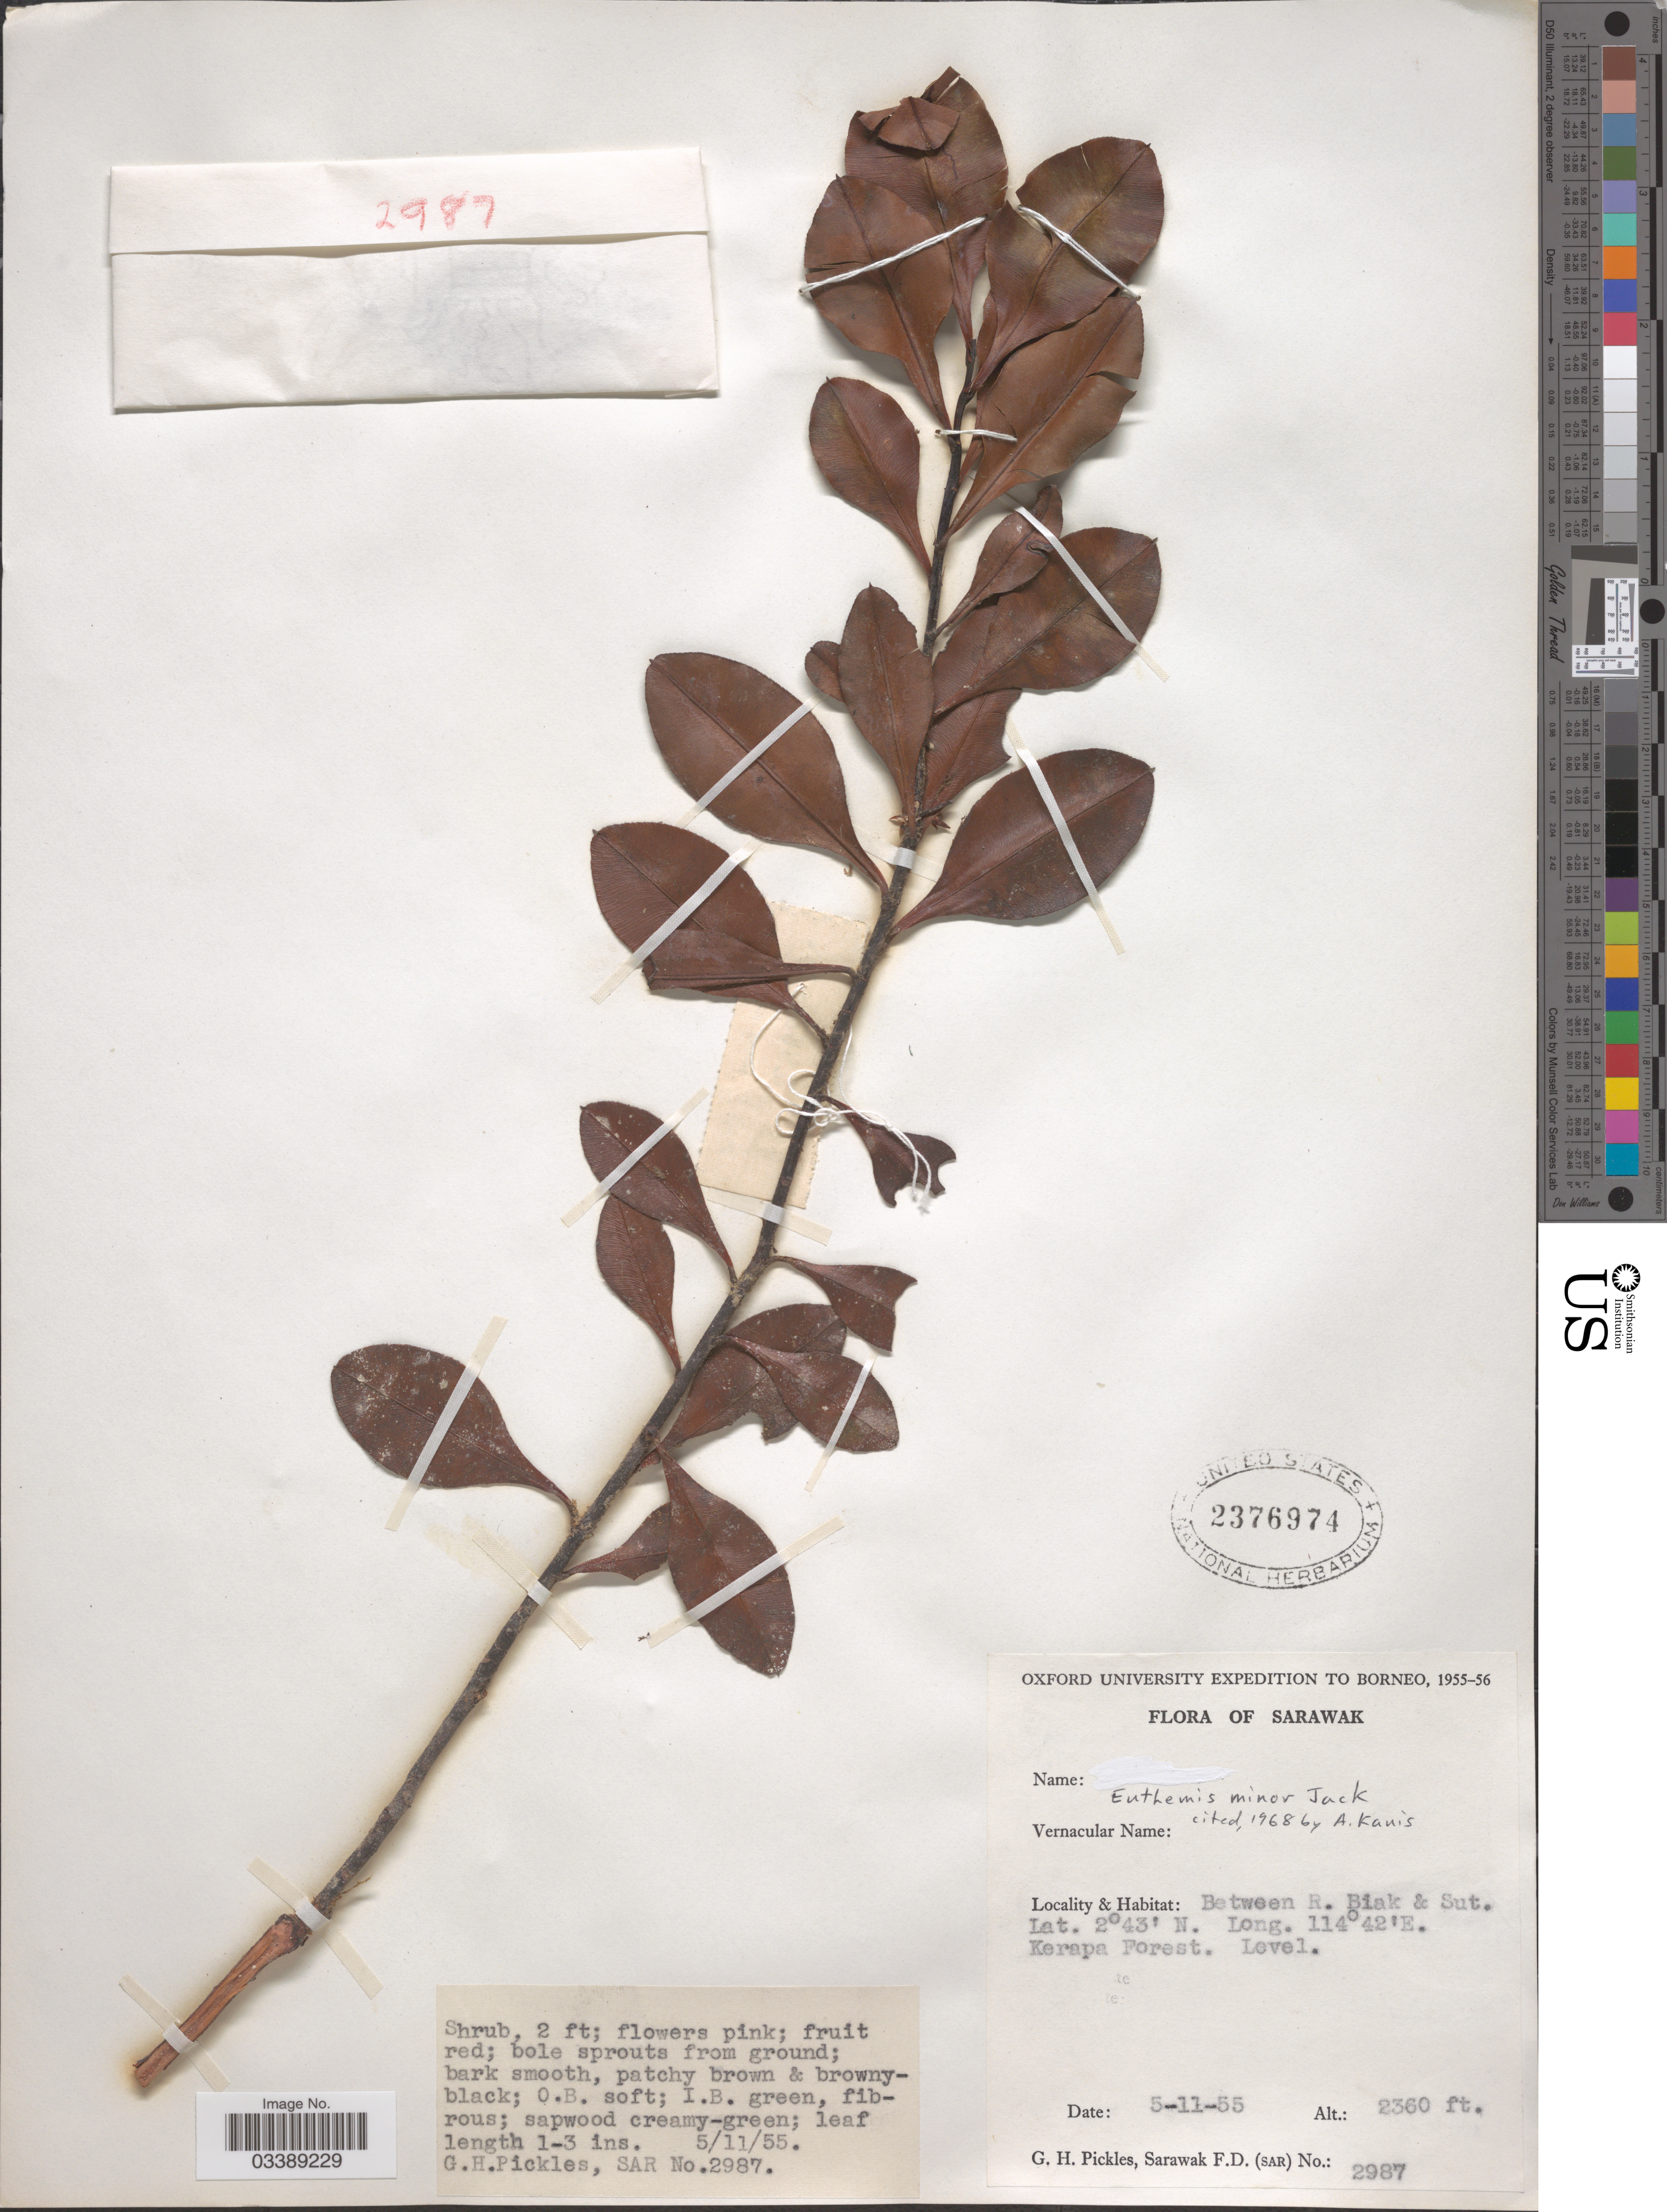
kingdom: Plantae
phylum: Tracheophyta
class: Magnoliopsida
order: Malpighiales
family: Ochnaceae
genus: Euthemis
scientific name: Euthemis minor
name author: Jack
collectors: G. Pickles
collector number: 2987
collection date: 1955-11-05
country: Malaysia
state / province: Sarawak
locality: Borneo. Between R. Biak & Sut. Kerapa Forest.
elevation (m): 719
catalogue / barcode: US 2376974